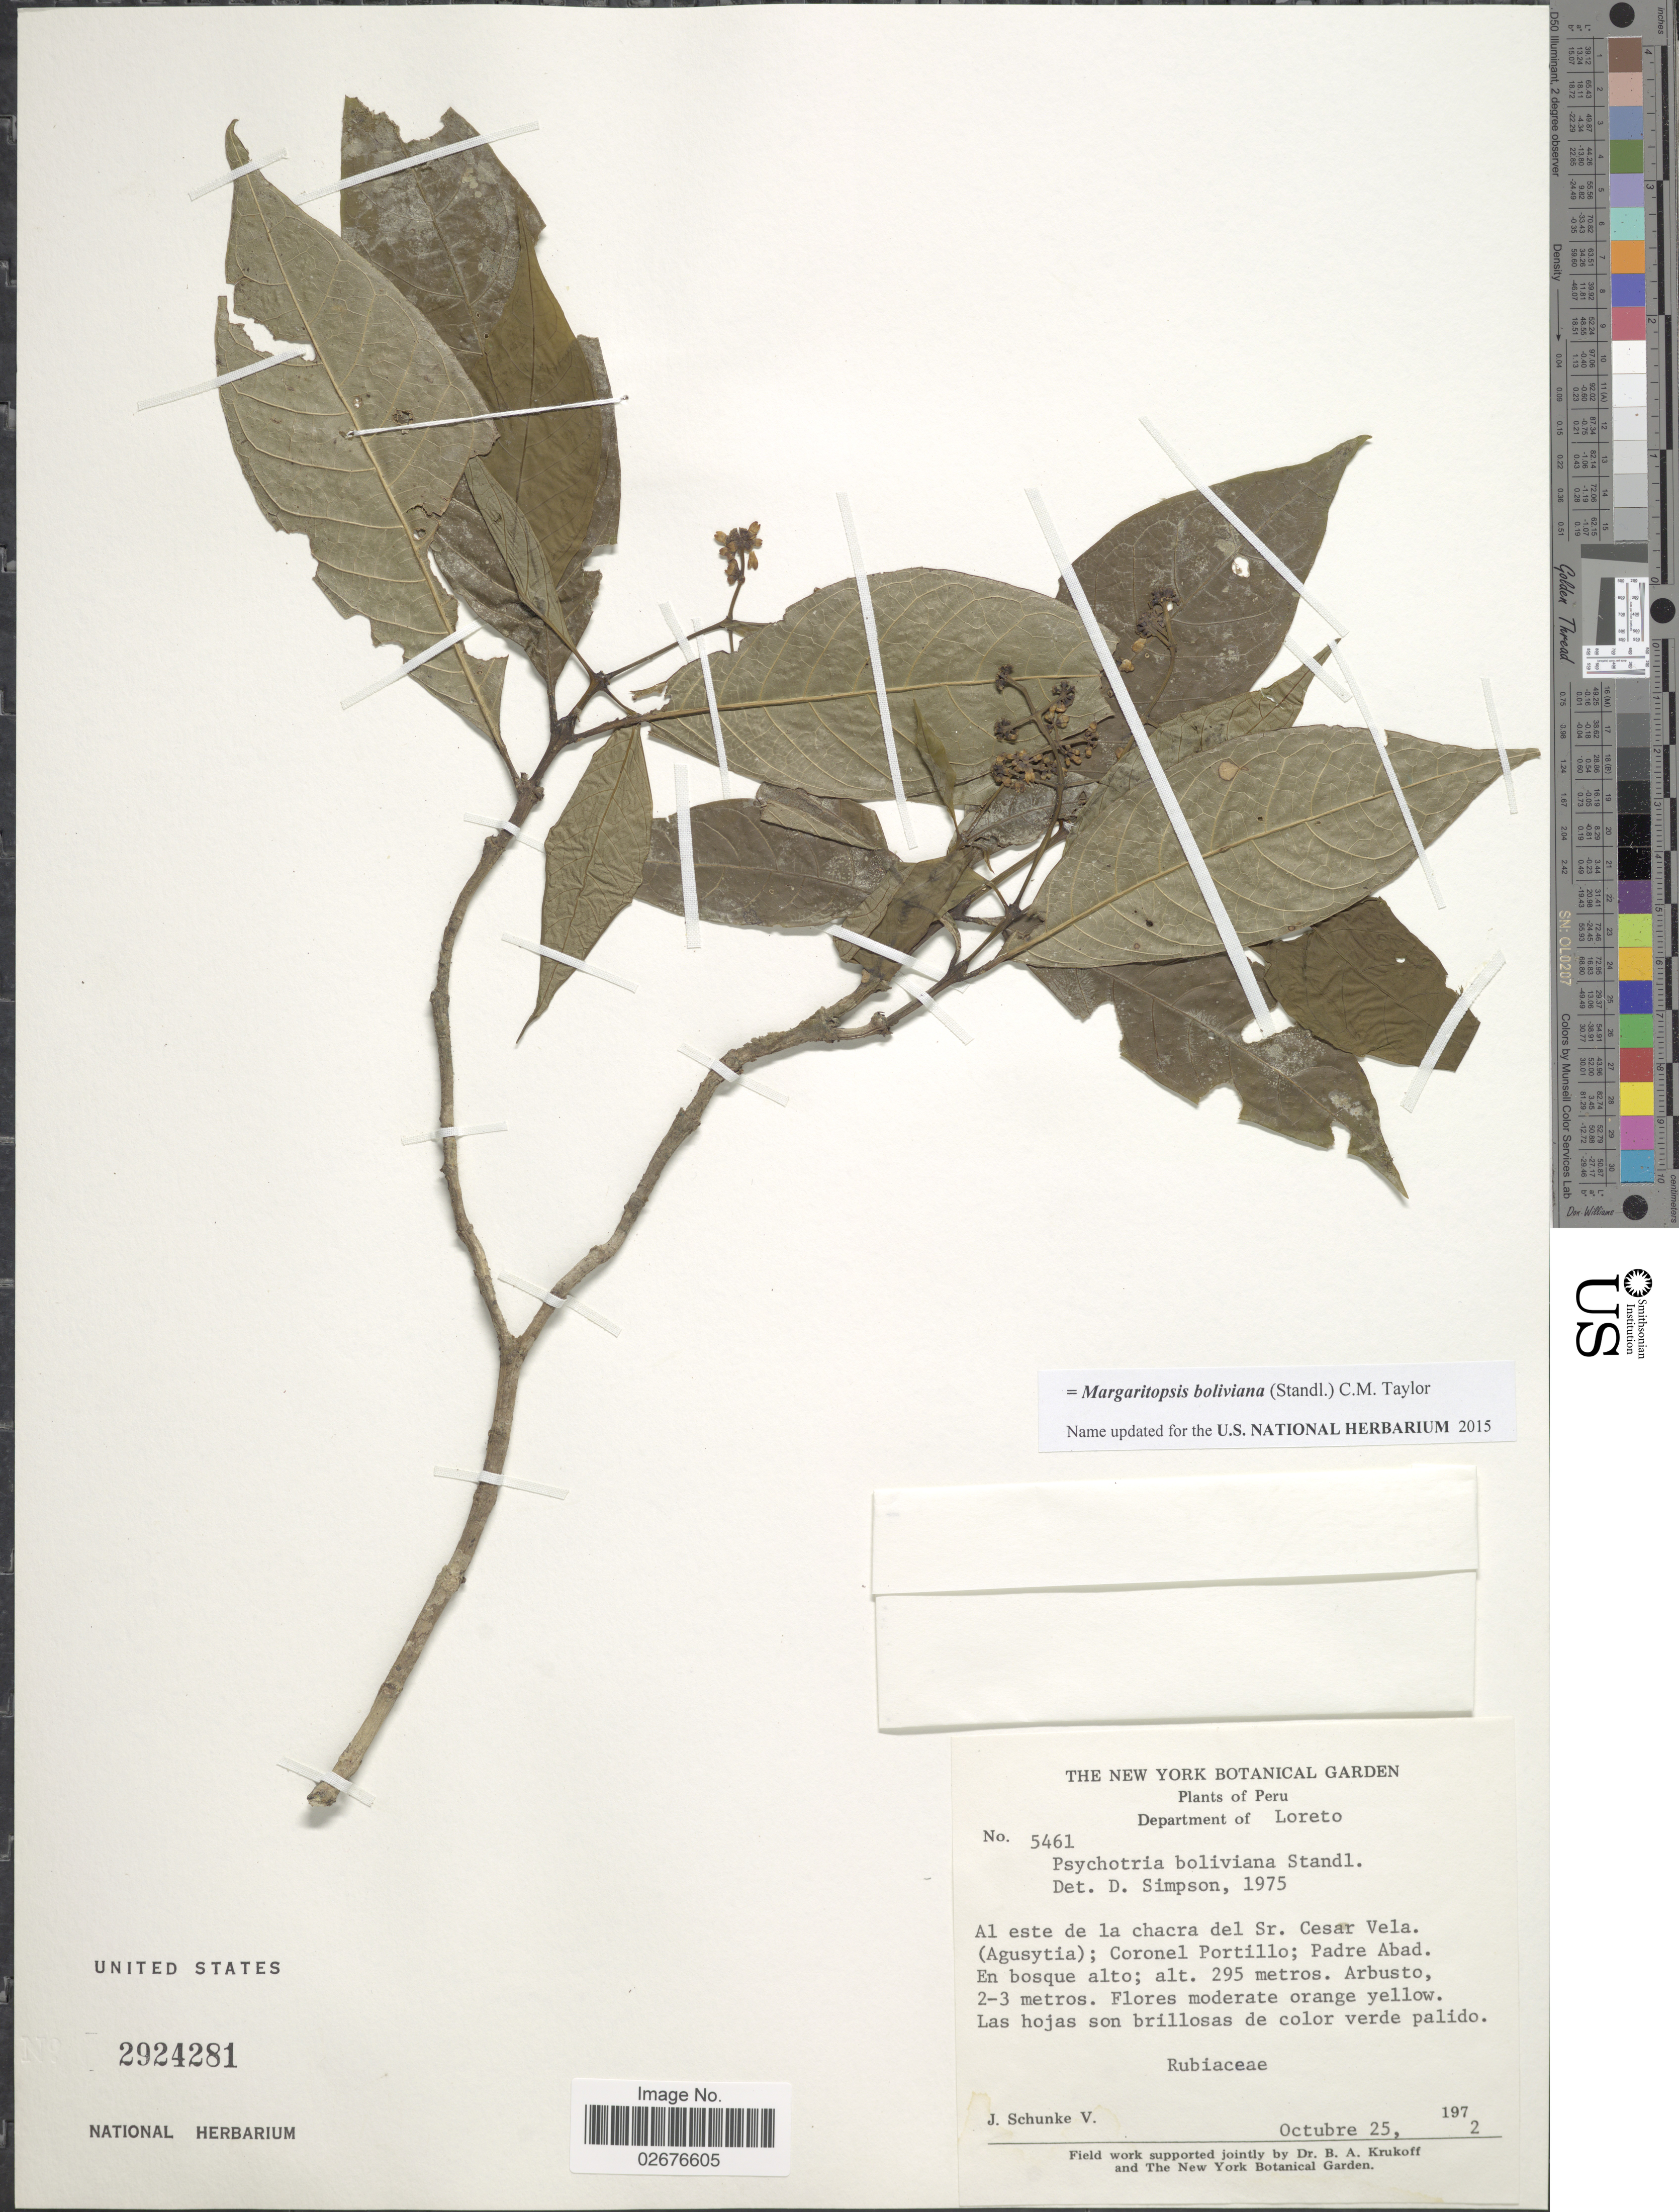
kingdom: Plantae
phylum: Tracheophyta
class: Magnoliopsida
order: Gentianales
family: Rubiaceae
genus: Margaritopsis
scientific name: Margaritopsis boliviana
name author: (Standl.) C.M. Taylor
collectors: J. Schunke Vigo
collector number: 5461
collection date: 1972-10-25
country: Peru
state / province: Loreto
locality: Al este de la chacra del Sr. Cesar Vela (Agusytia); Coronel Portillo; Padre Abad. en bosque alto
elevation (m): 295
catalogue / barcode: US 2924281